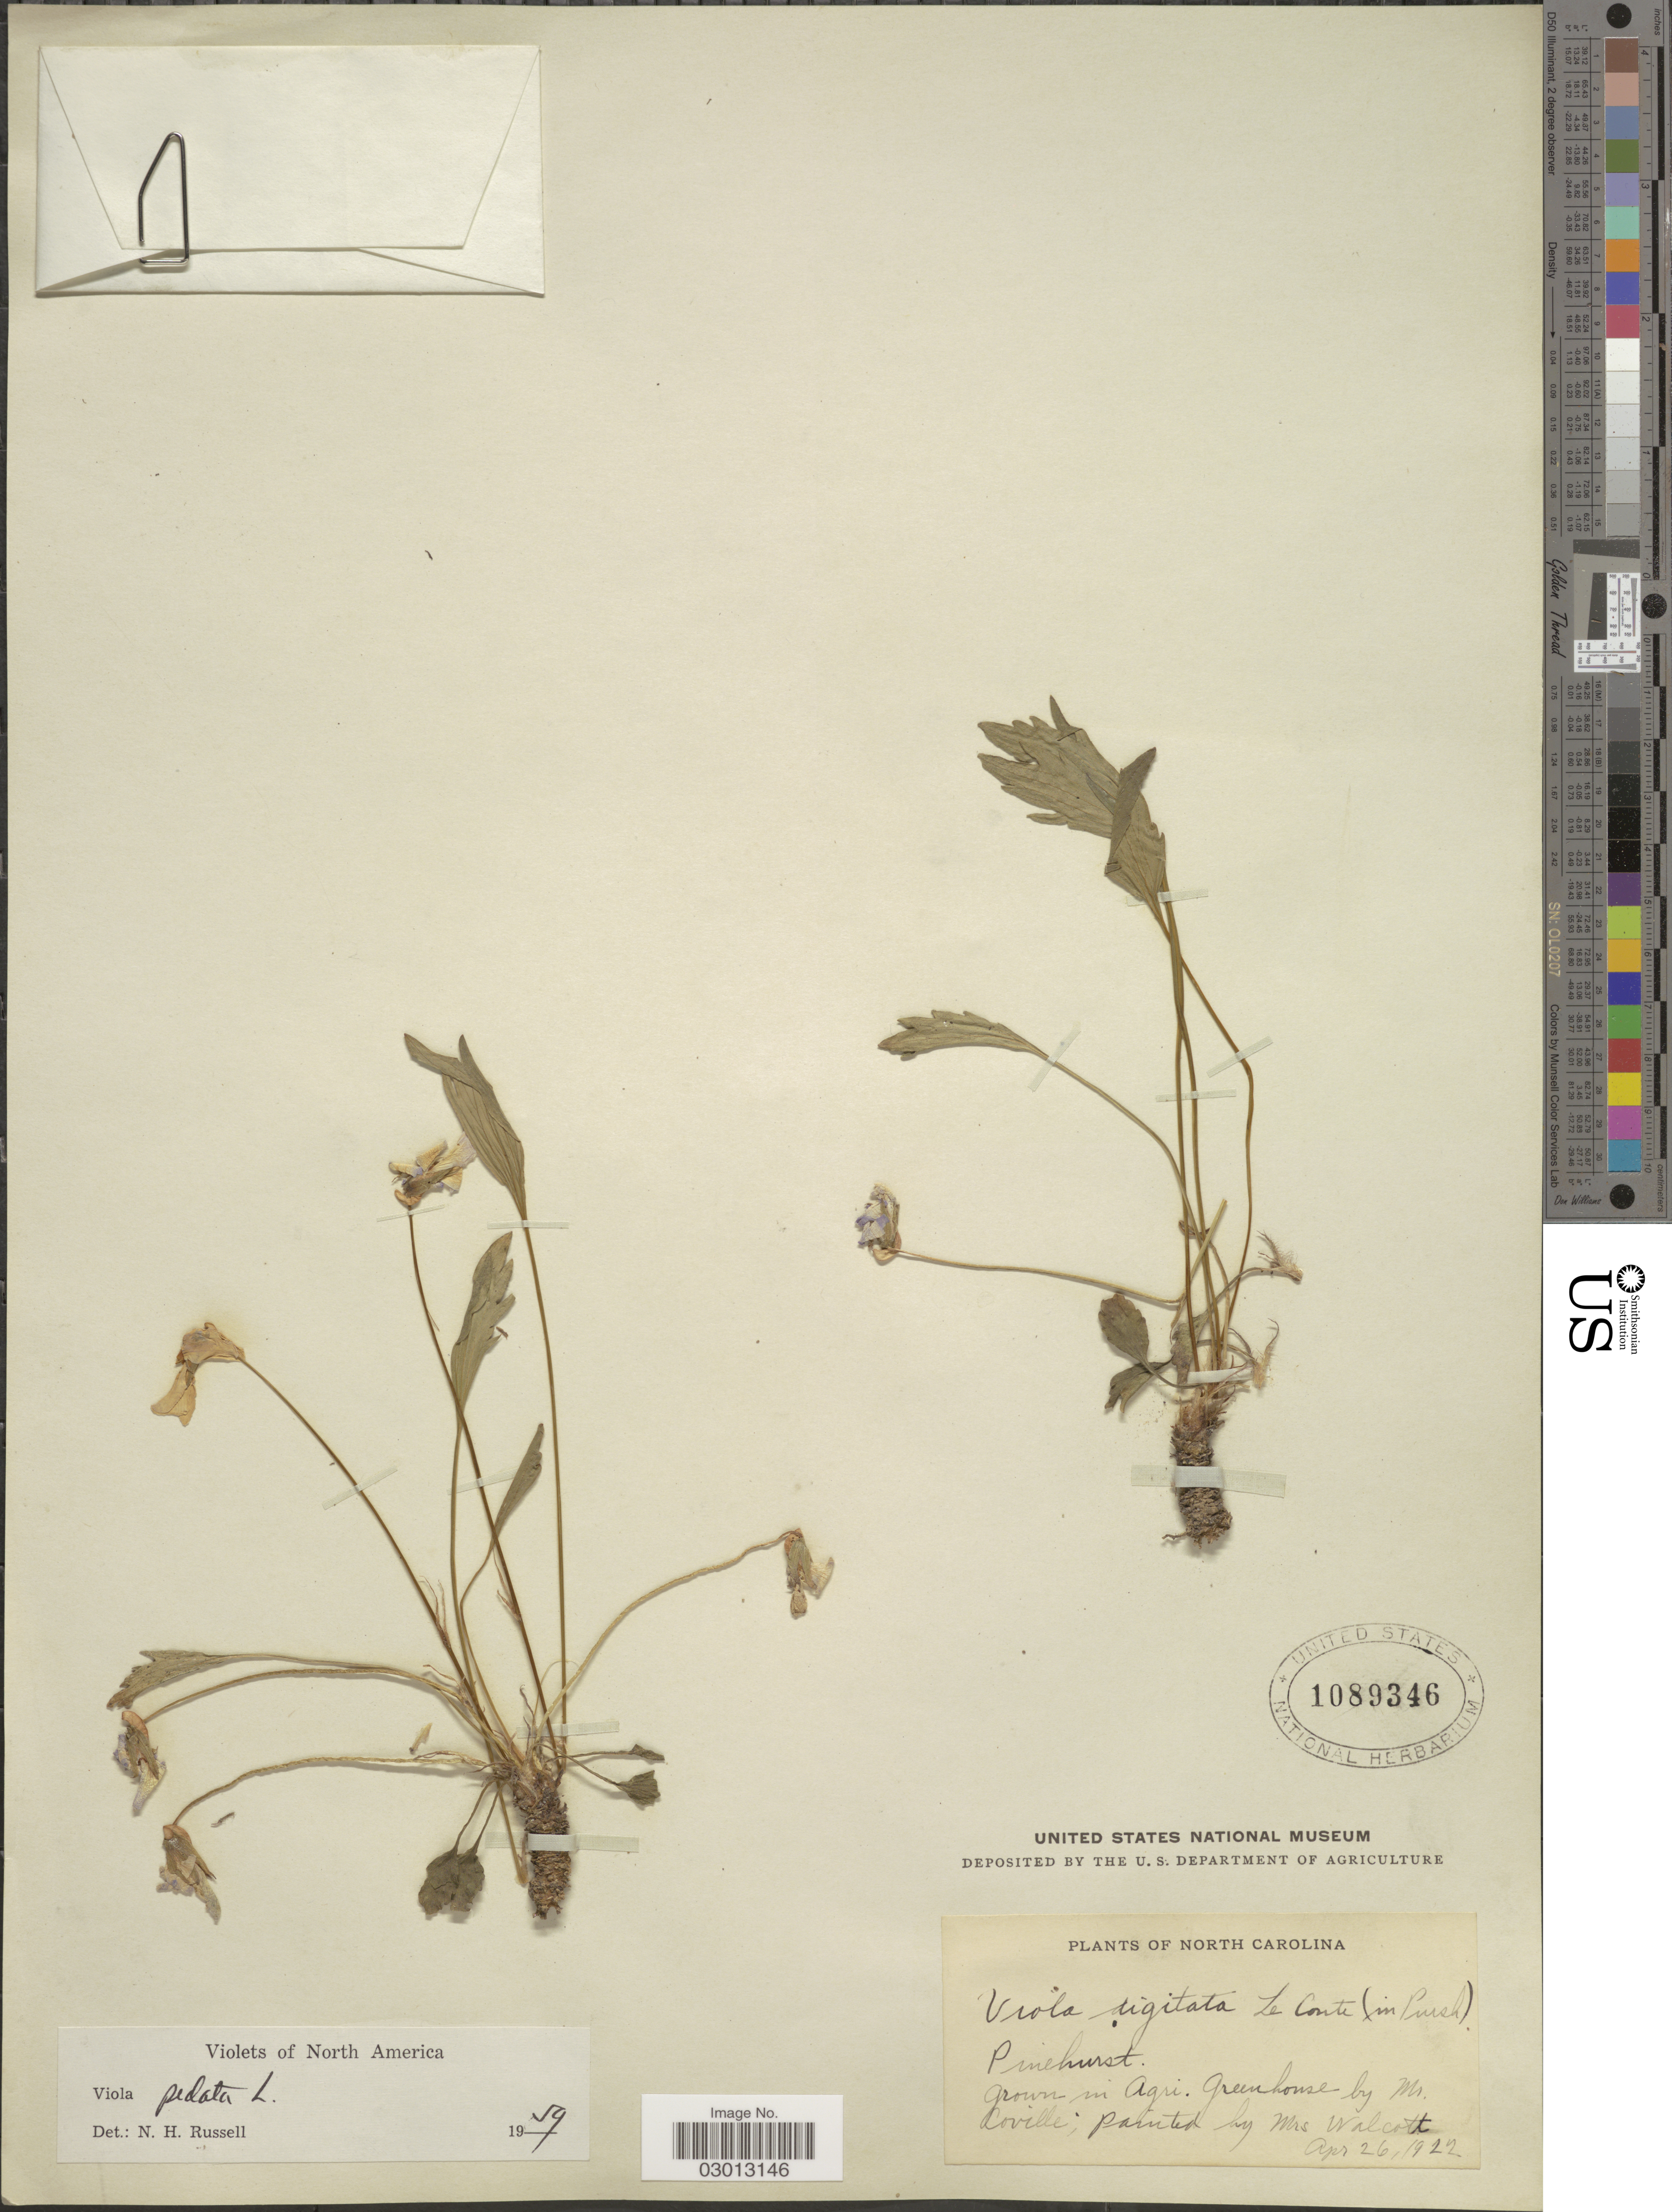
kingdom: Plantae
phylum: Tracheophyta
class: Magnoliopsida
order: Malpighiales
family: Violaceae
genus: Viola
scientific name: Viola pedata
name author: L.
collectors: Coville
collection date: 1922-04-26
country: United States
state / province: North Carolina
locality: Pinehurst. Agri. Greenhouse.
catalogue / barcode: US 1089346